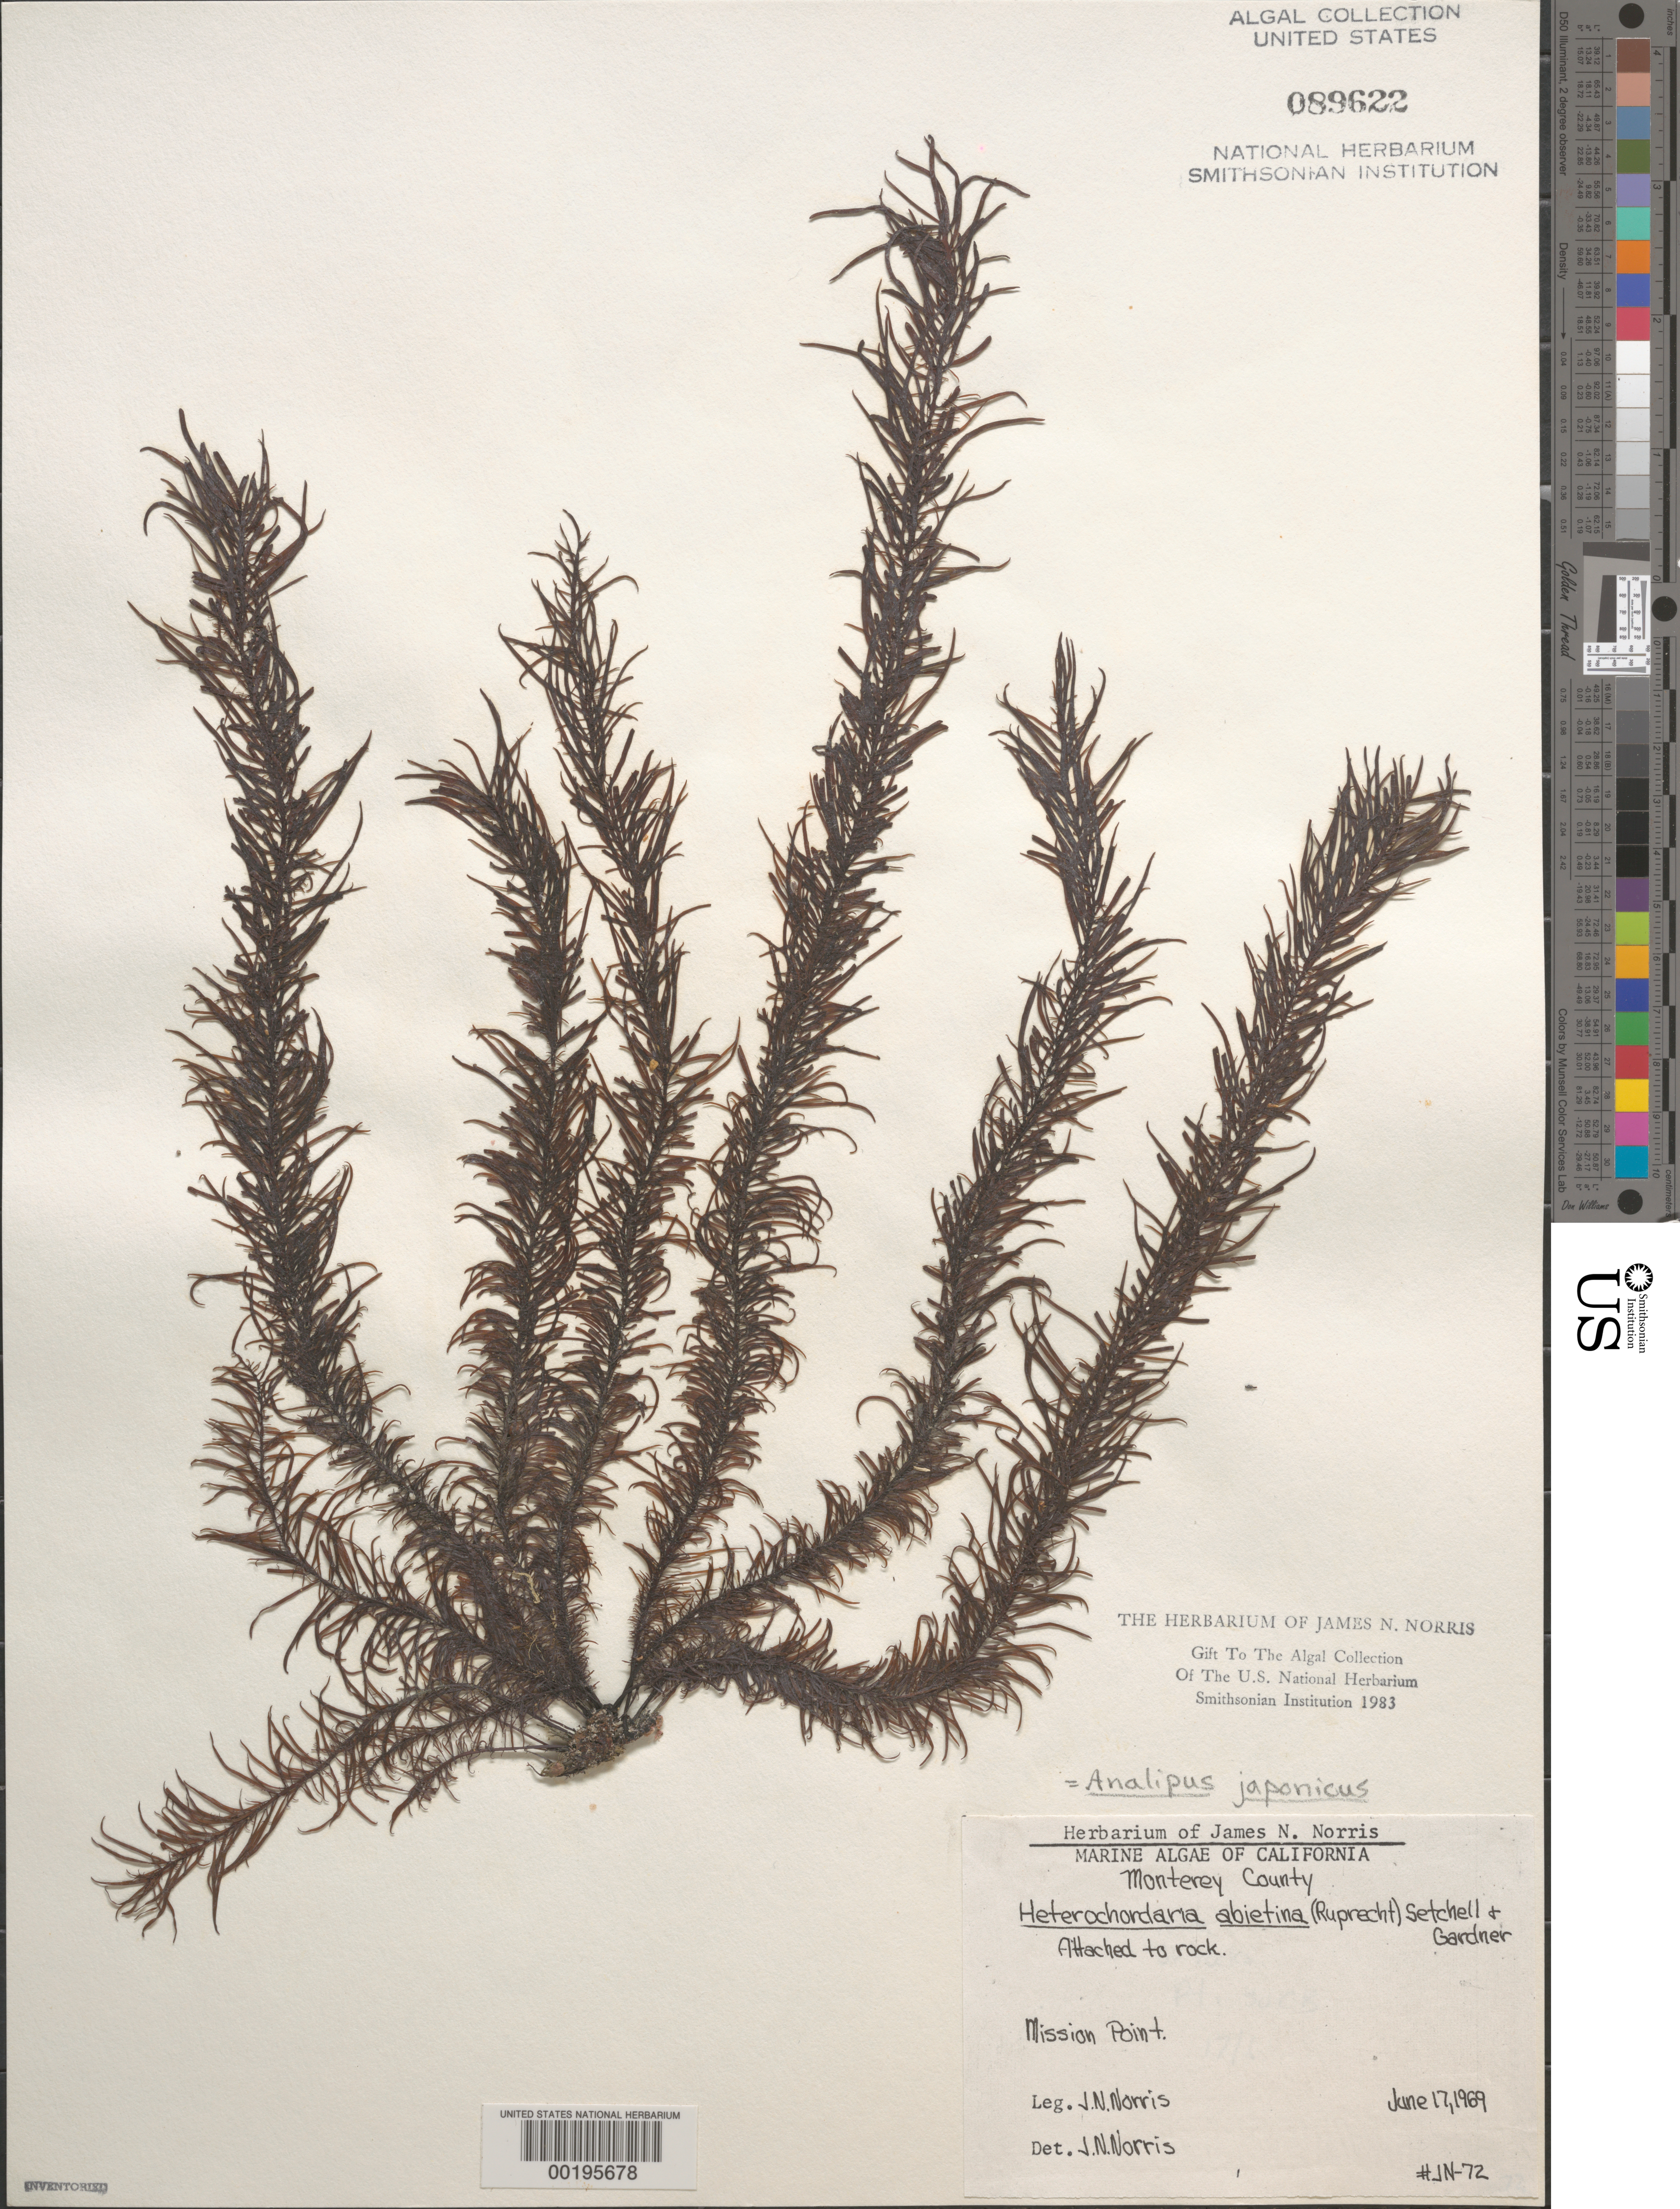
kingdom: Chromista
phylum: Ochrophyta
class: Phaeophyceae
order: Ectocarpales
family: Chordariaceae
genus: Analipus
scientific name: Analipus japonicus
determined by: Norris, James N.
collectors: J. N. Norris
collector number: JN-72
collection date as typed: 17 Jun 1969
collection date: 1969-06-17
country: United States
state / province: California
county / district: Monterey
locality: Mission Point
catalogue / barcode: US 89622